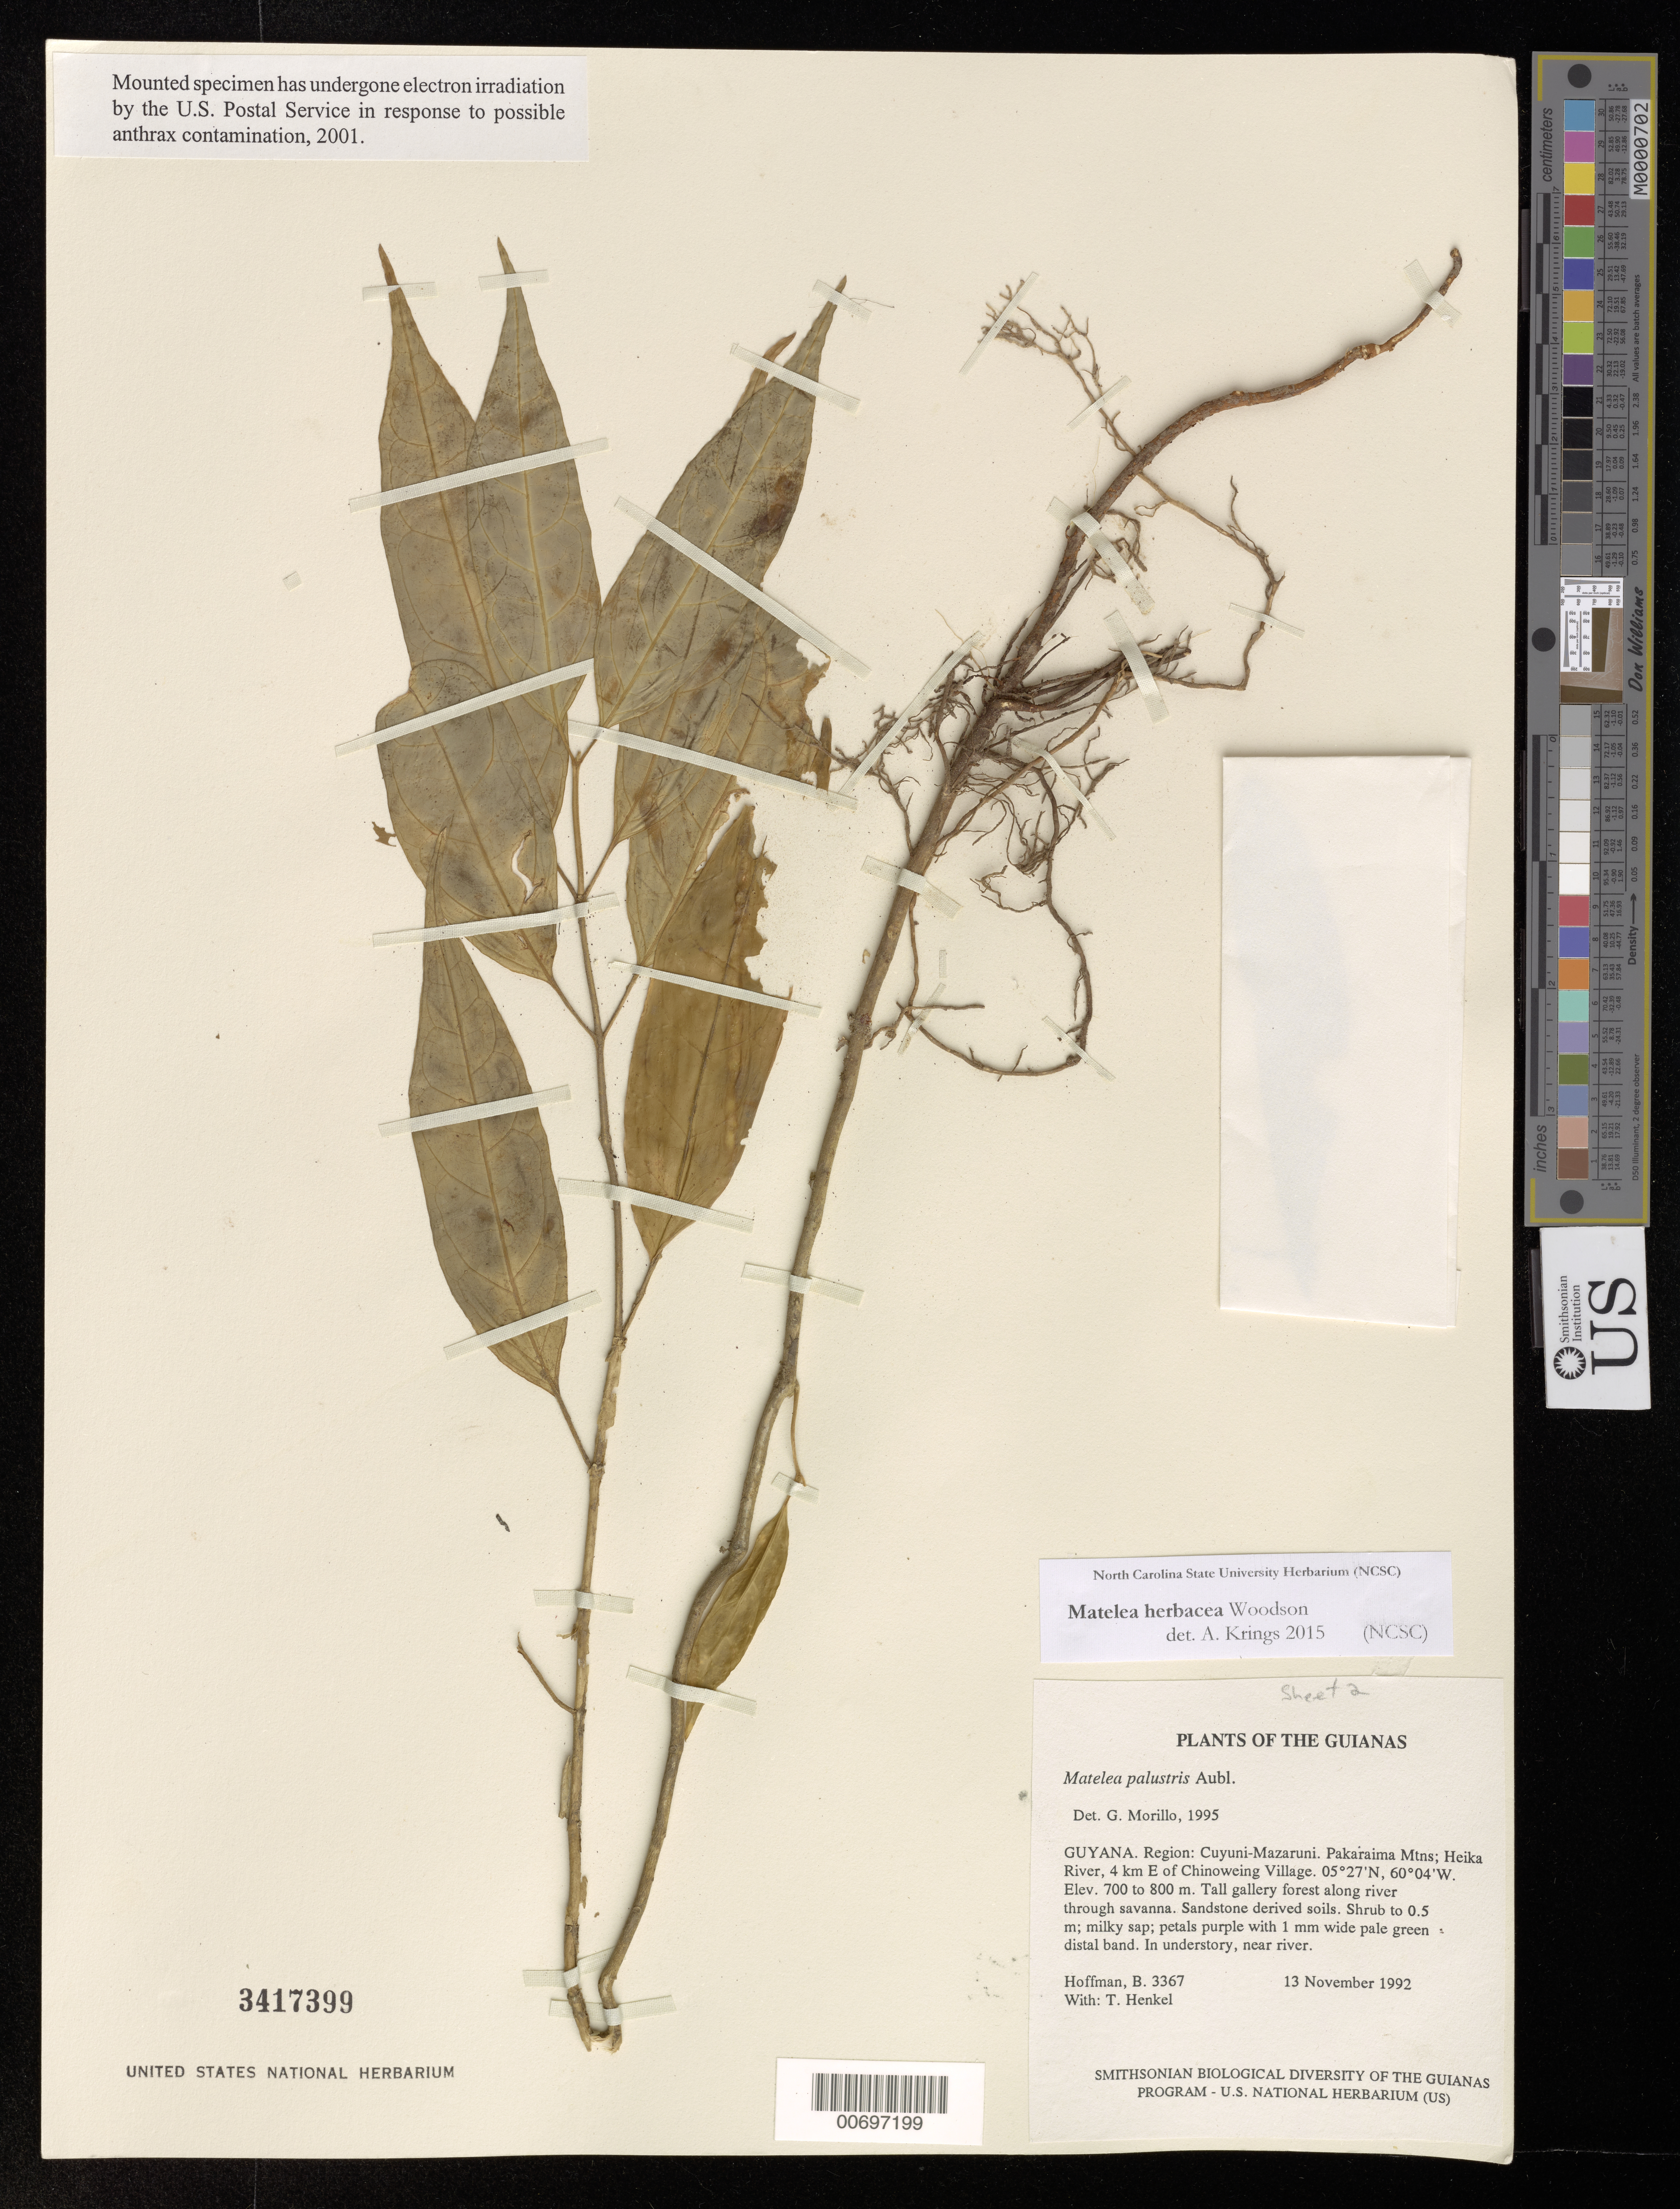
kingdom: Plantae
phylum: Tracheophyta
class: Magnoliopsida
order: Gentianales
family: Apocynaceae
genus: Matelea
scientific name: Matelea herbacea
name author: Woodson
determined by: Krings, A.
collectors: B. Hoffman & T. Henkel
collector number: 3367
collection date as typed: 13 November 1992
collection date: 1992-11-13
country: Guyana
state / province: Cuyuni-Mazaruni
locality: Pakaraima Mountains; Heika River, 4 km E of Chinoweing village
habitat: Tall gallery forest along river through savanna. Sandstone derived soils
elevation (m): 700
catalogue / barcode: US 3417399